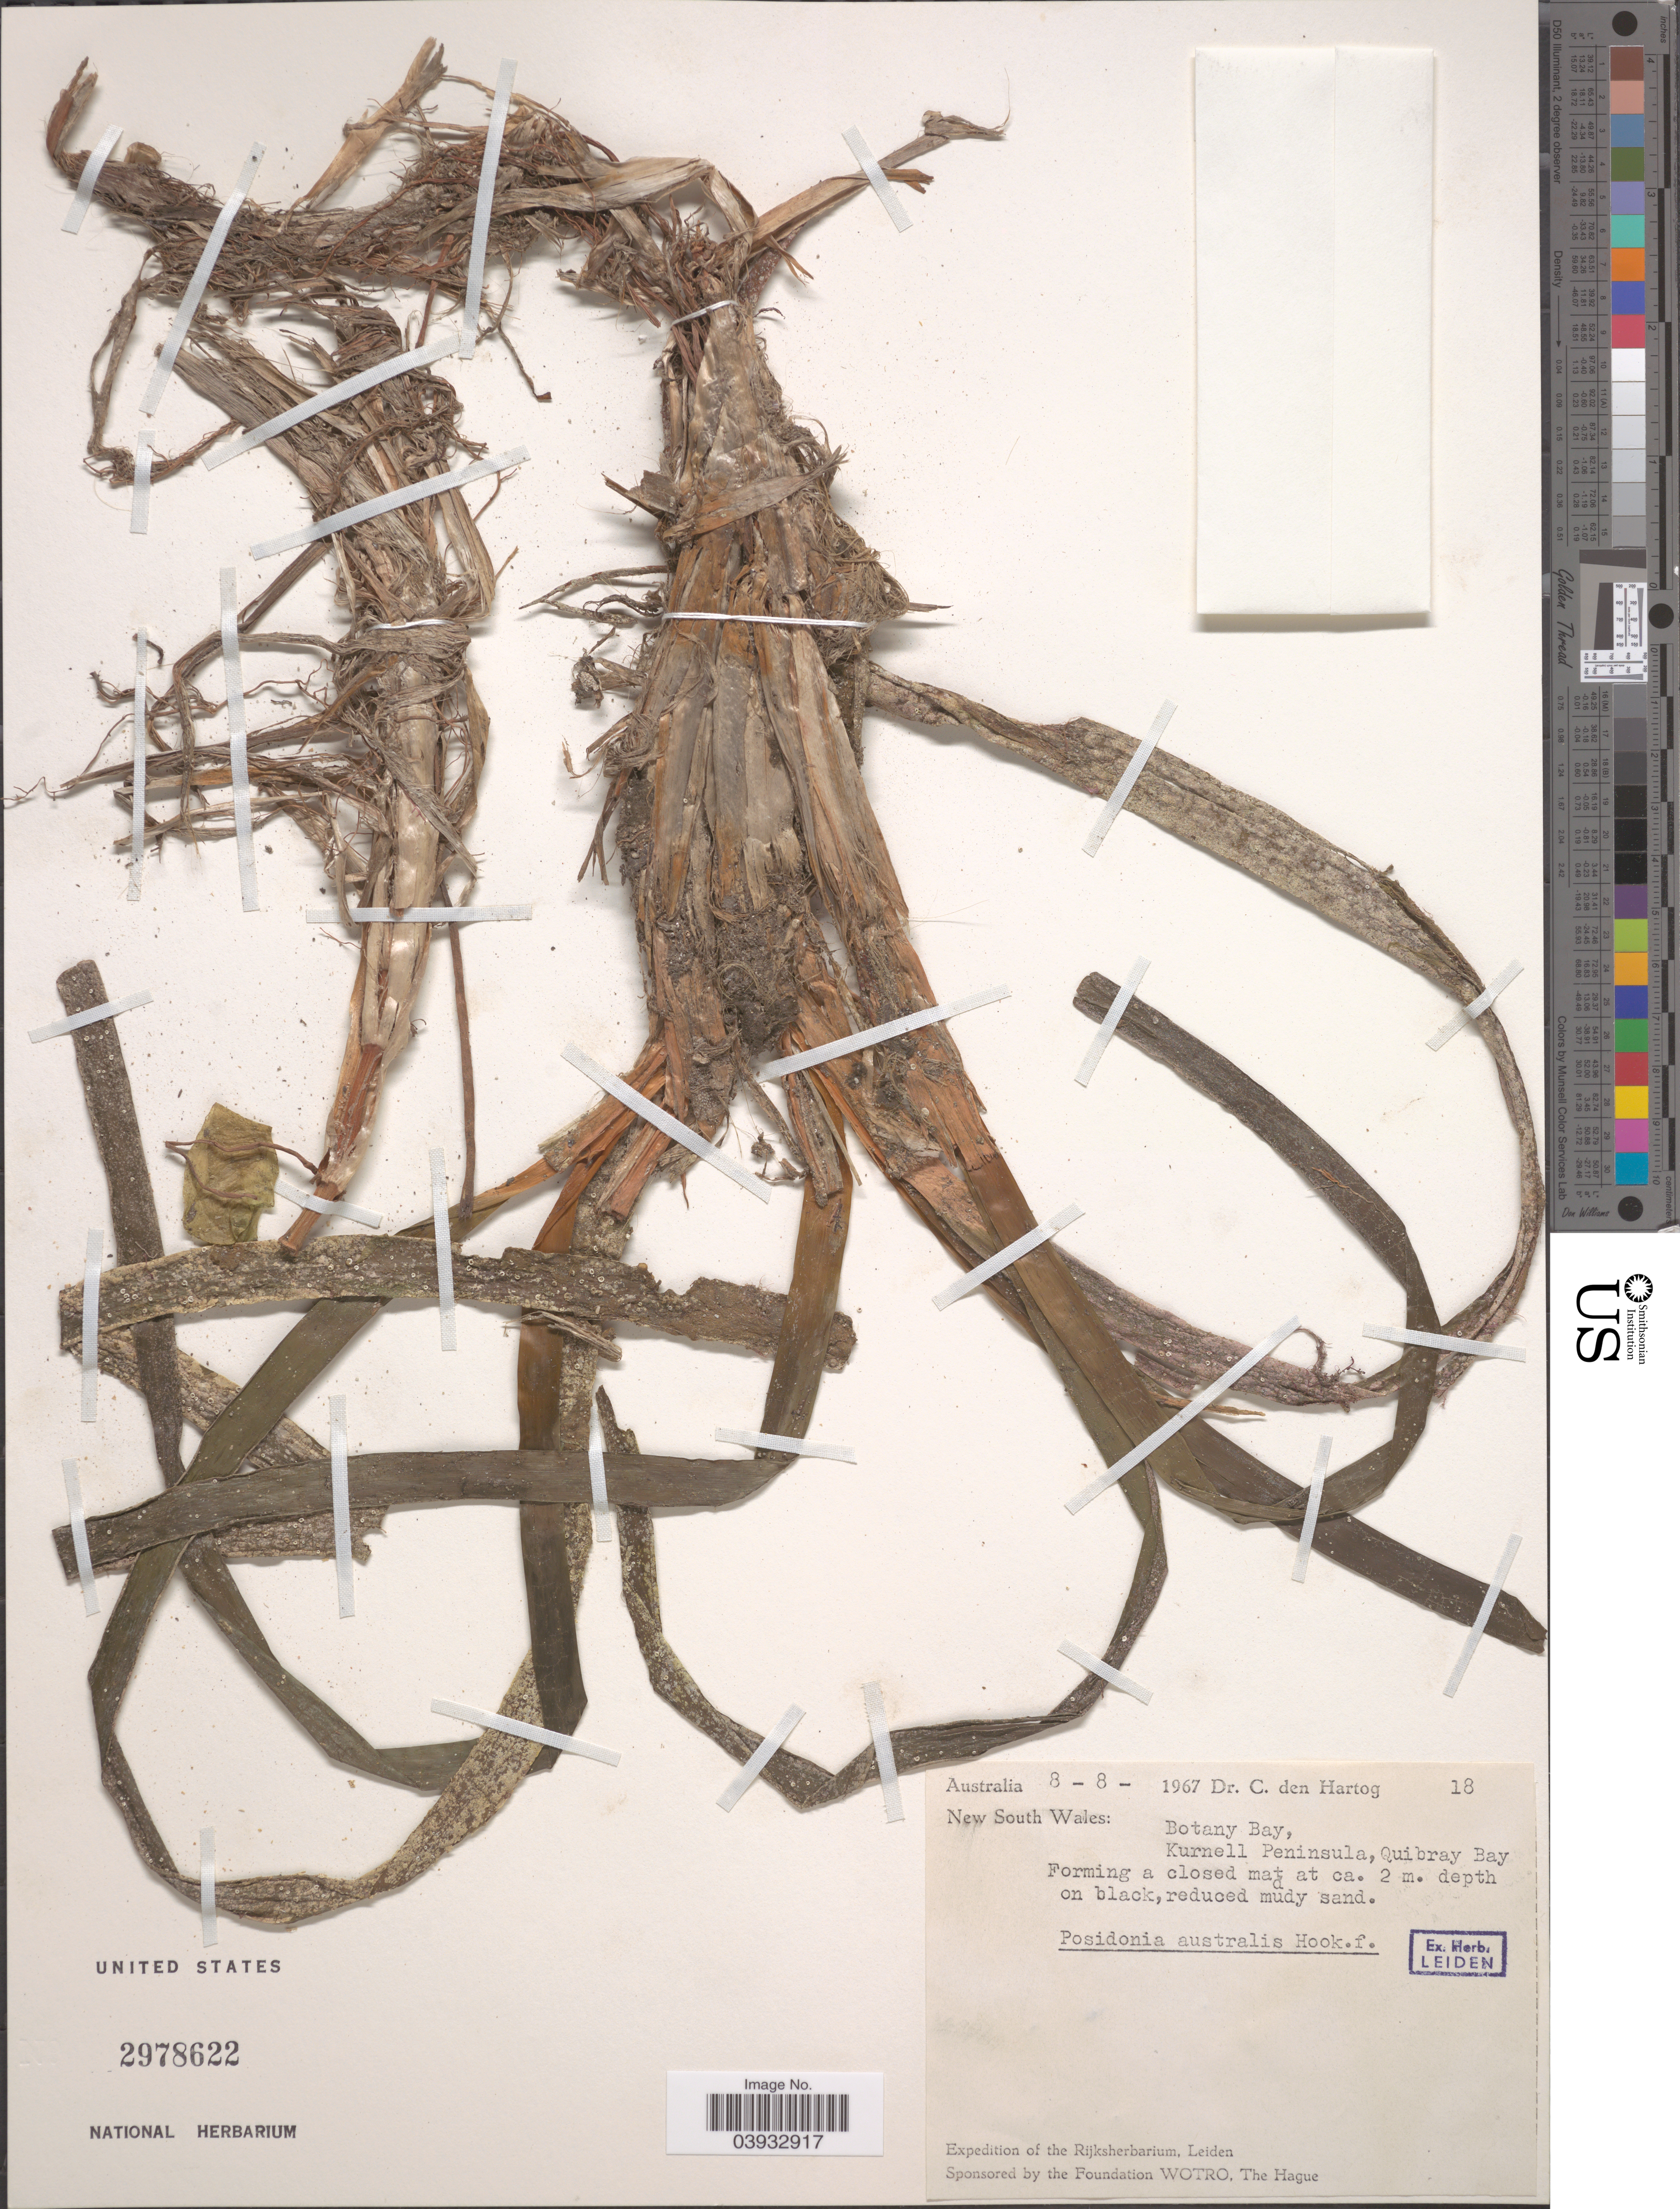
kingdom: Plantae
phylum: Tracheophyta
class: Liliopsida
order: Alismatales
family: Posidoniaceae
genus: Posidonia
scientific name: Posidonia australis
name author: Hook. f.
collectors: C. den Hartog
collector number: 18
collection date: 1967-08-08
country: Australia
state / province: New South Wales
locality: Botany Bay, Kurnell Peninsula, Quibray Bay.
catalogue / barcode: US 2978622